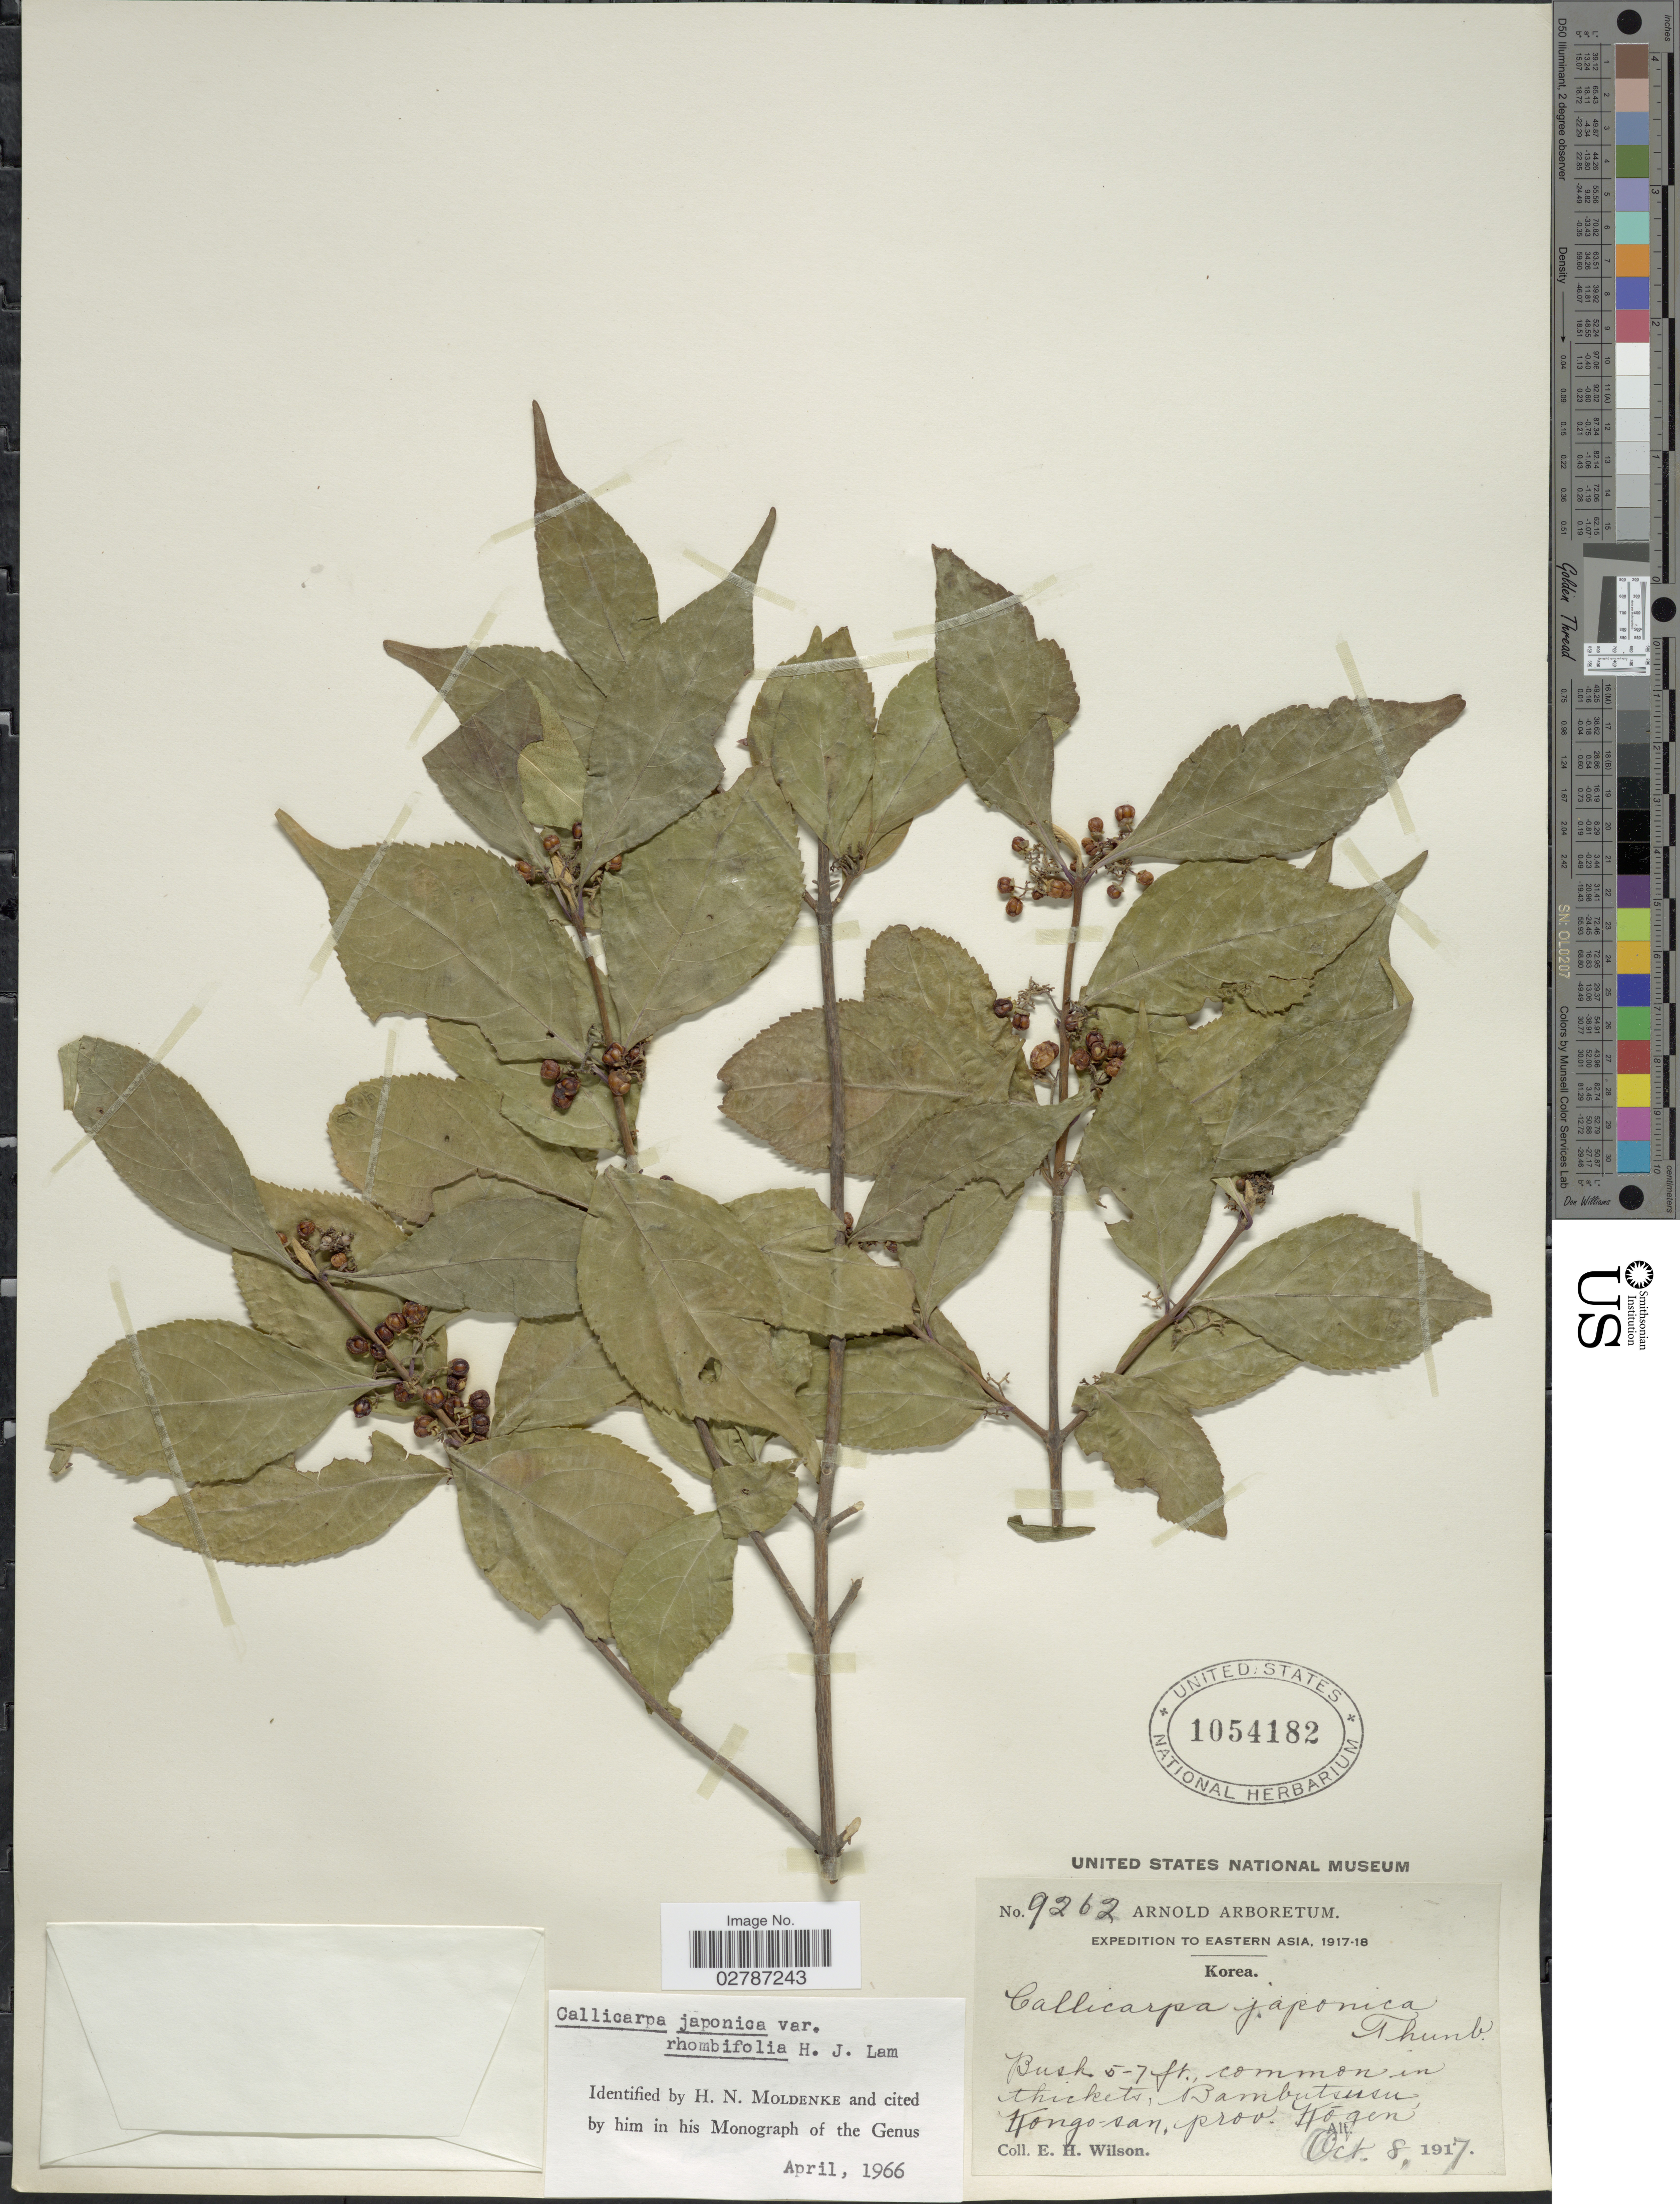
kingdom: Plantae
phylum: Tracheophyta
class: Magnoliopsida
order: Lamiales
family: Lamiaceae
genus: Callicarpa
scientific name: Callicarpa japonica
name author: Thunb.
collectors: E. Wilson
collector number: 9262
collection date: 1917-10-08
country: North Korea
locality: Eastern Asia. Common in thickets, Bambutsusu. Kongo-san, prov. Kogen.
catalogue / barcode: US 1054182